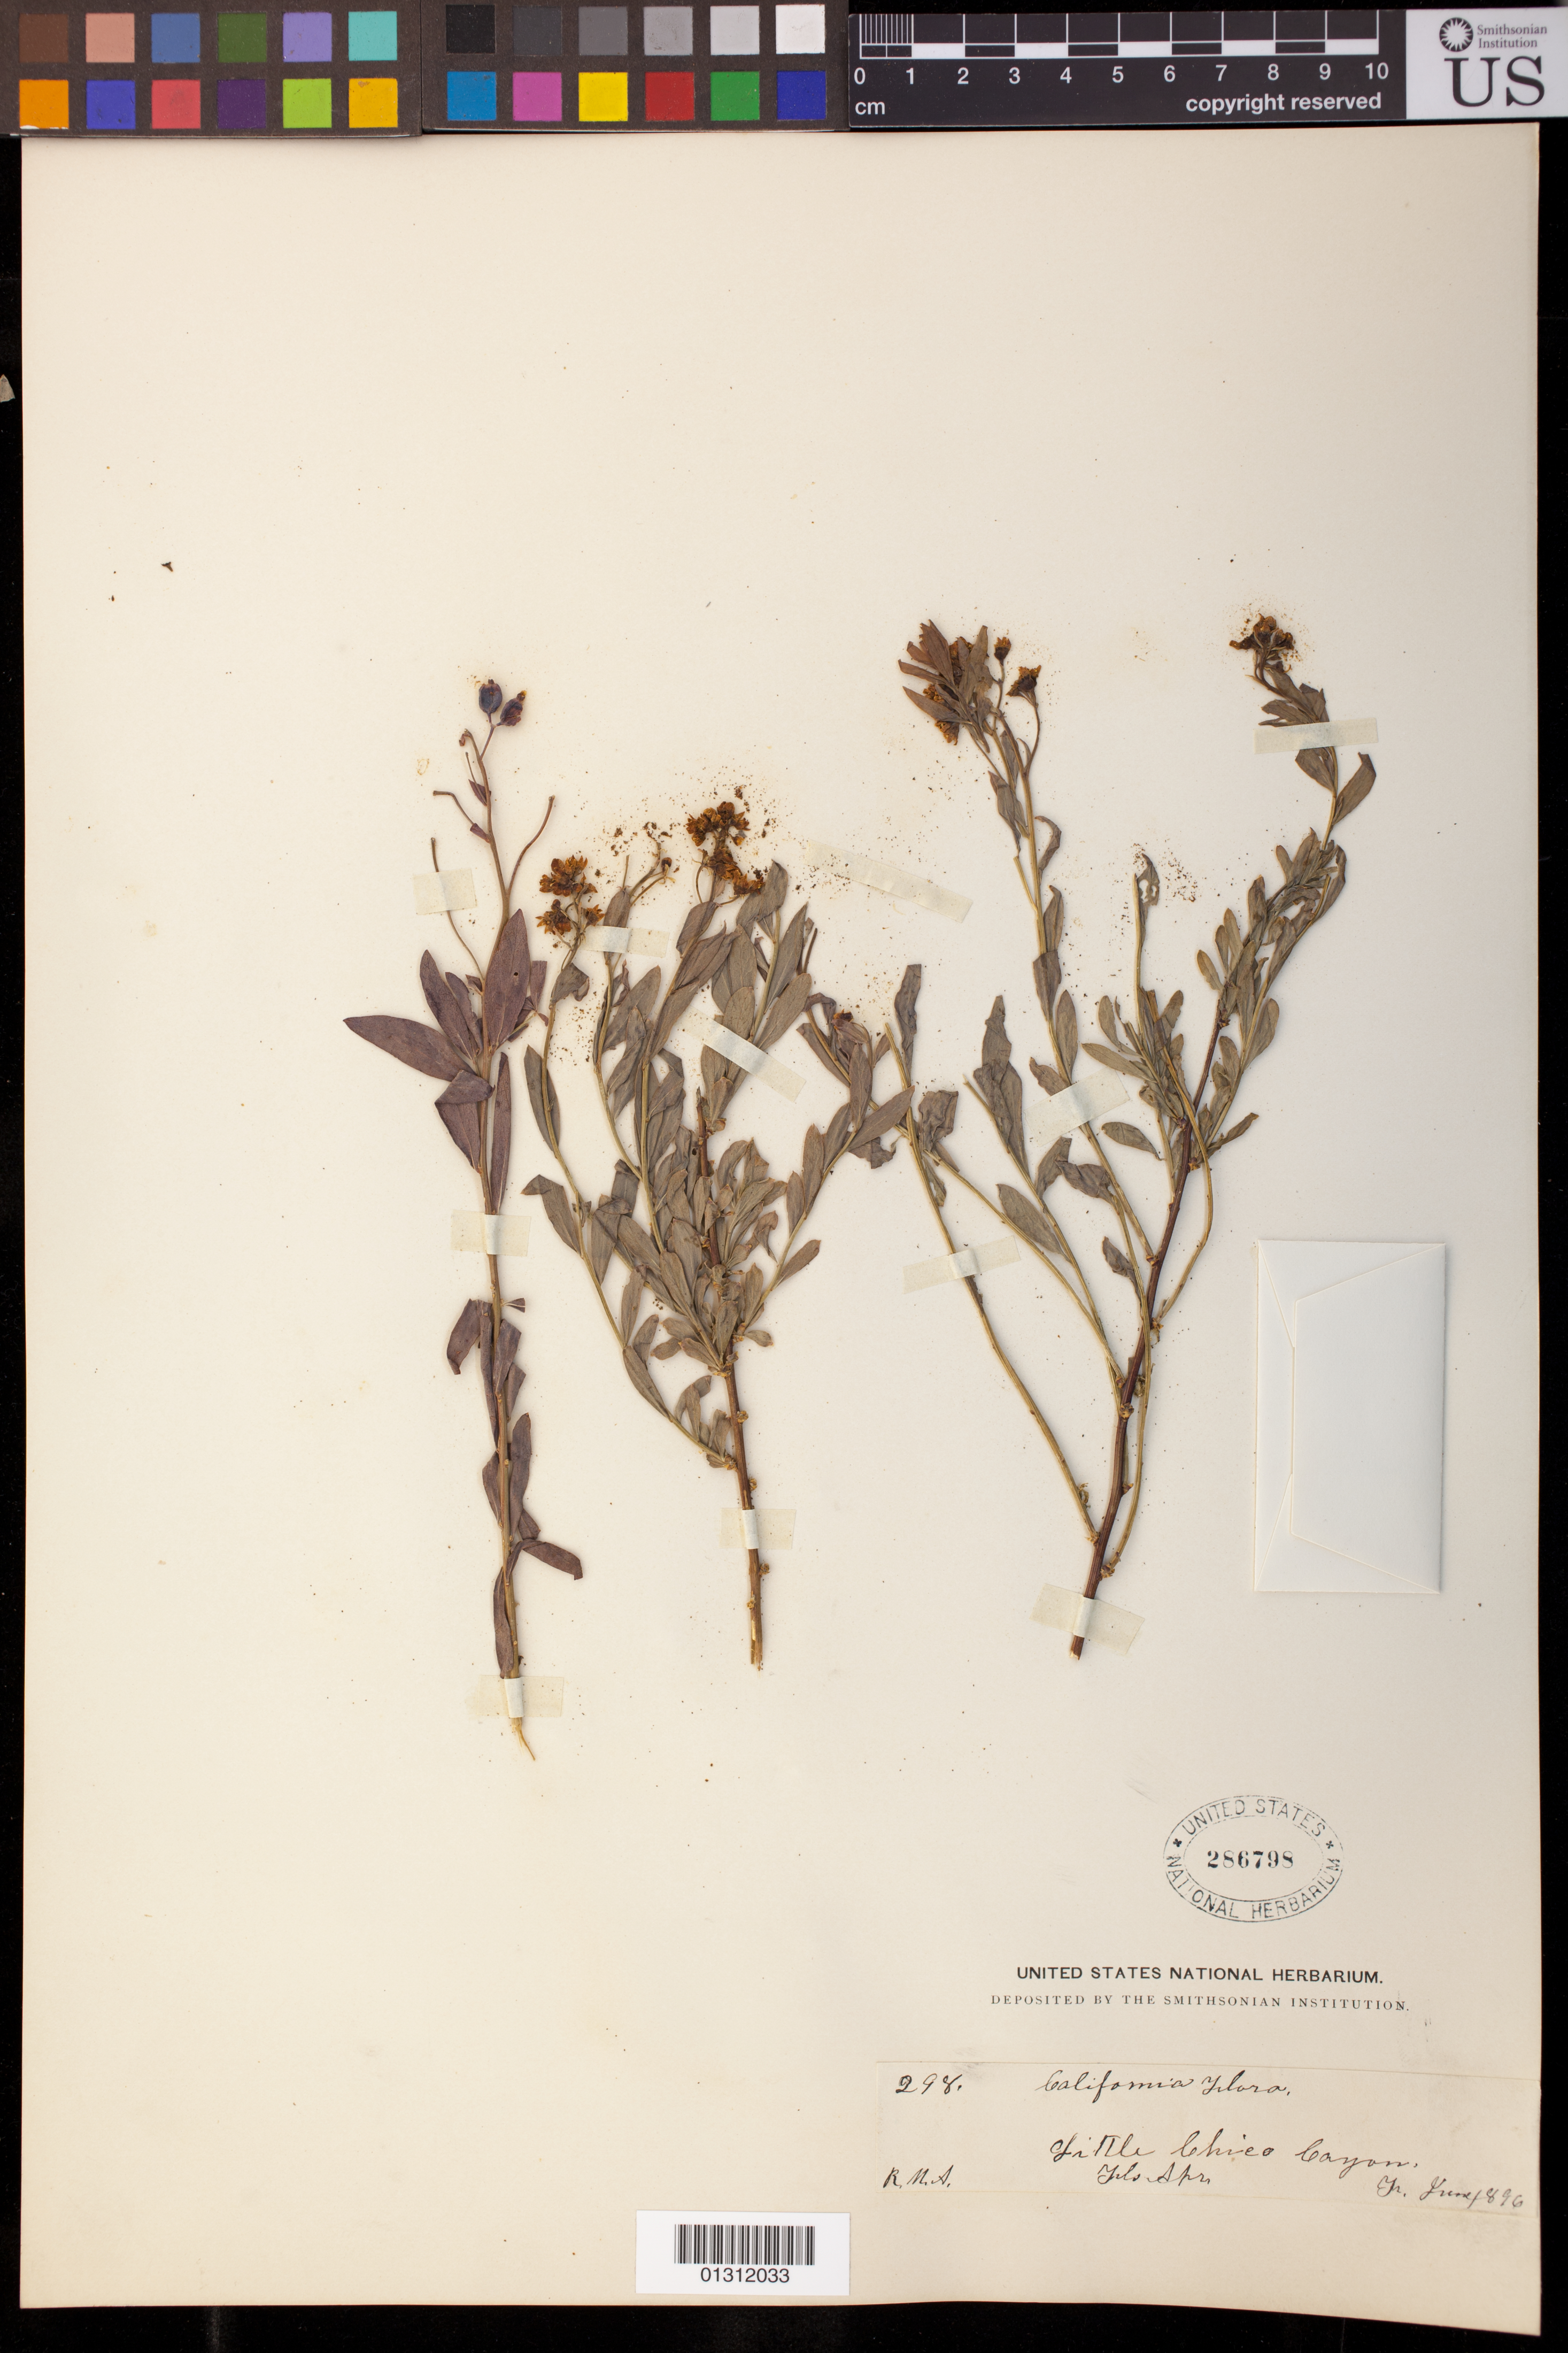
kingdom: Plantae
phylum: Tracheophyta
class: Magnoliopsida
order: Santalales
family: Comandraceae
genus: Comandra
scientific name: Comandra pallida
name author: A. DC.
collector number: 298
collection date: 1896-06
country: United States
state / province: California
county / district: Butte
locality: Little Chico Canyon, Fels Spr.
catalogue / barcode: US 286798